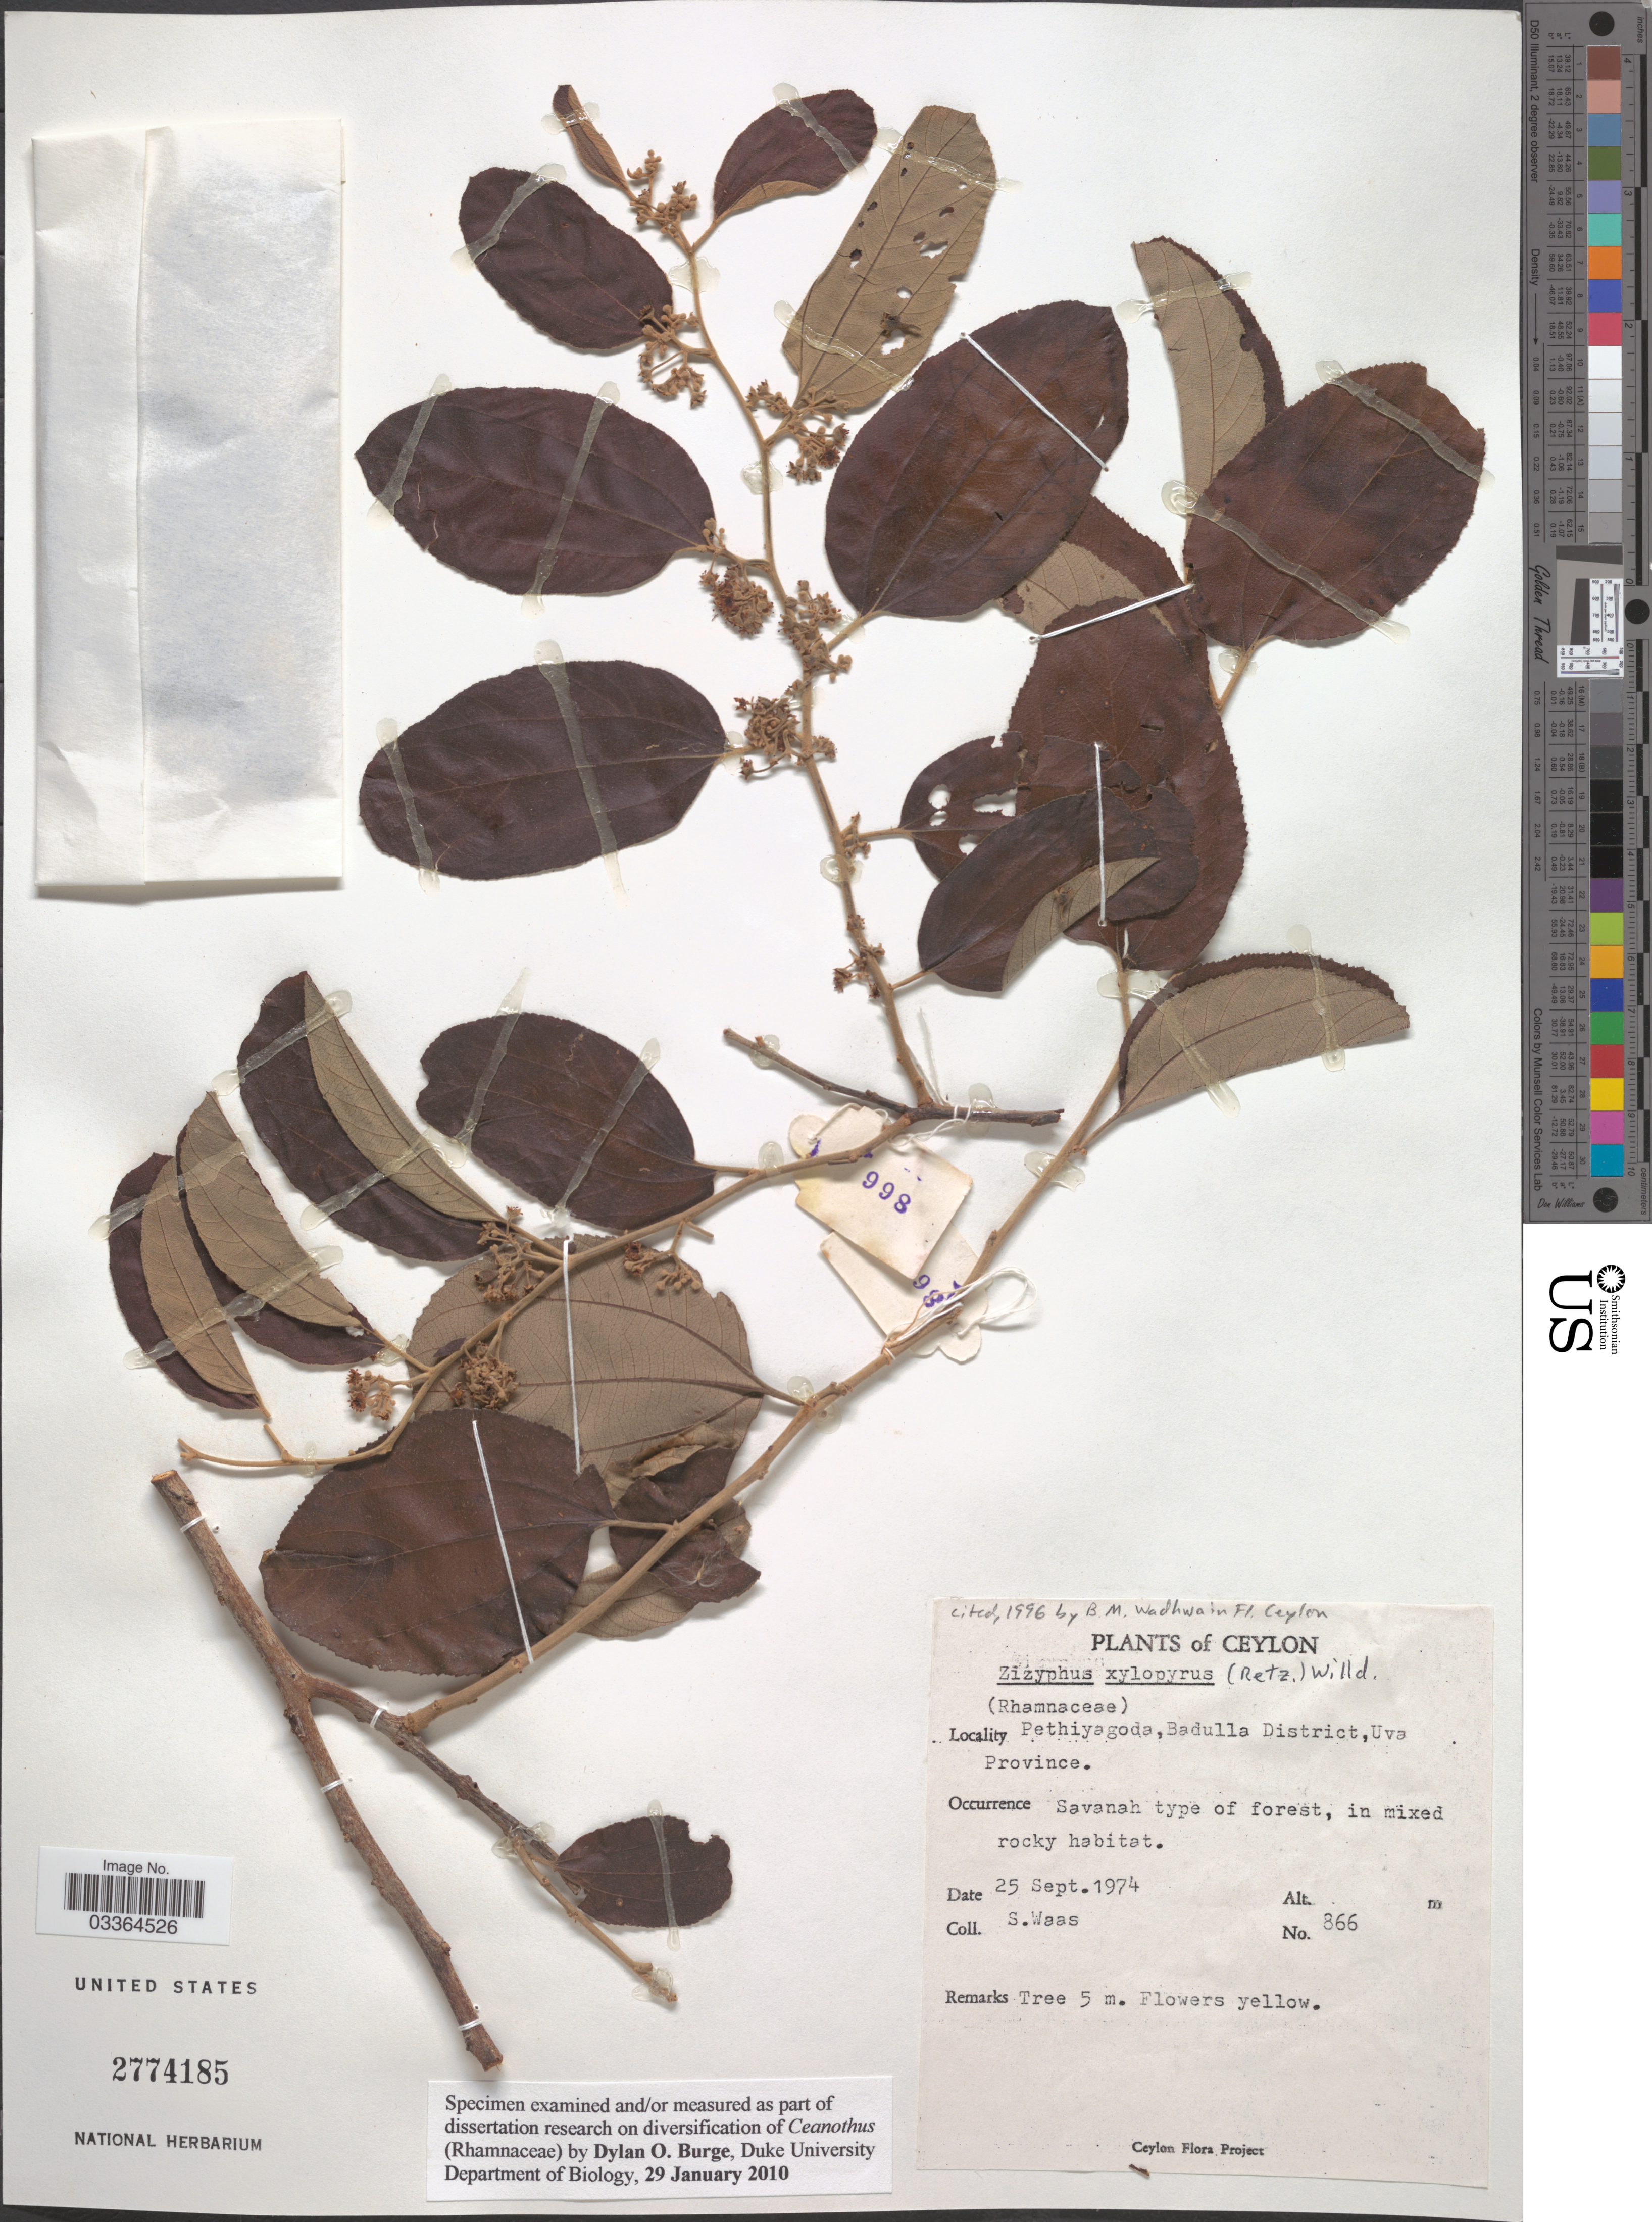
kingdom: Plantae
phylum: Tracheophyta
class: Magnoliopsida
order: Rosales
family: Rhamnaceae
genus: Ziziphus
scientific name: Ziziphus xylopyrus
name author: (Retz.) Willd.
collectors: S. Waas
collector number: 886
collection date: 1974-09-25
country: Sri Lanka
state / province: Uva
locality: Ceylon. Pethiyagoda, Badulla District.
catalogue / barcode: US 2774185